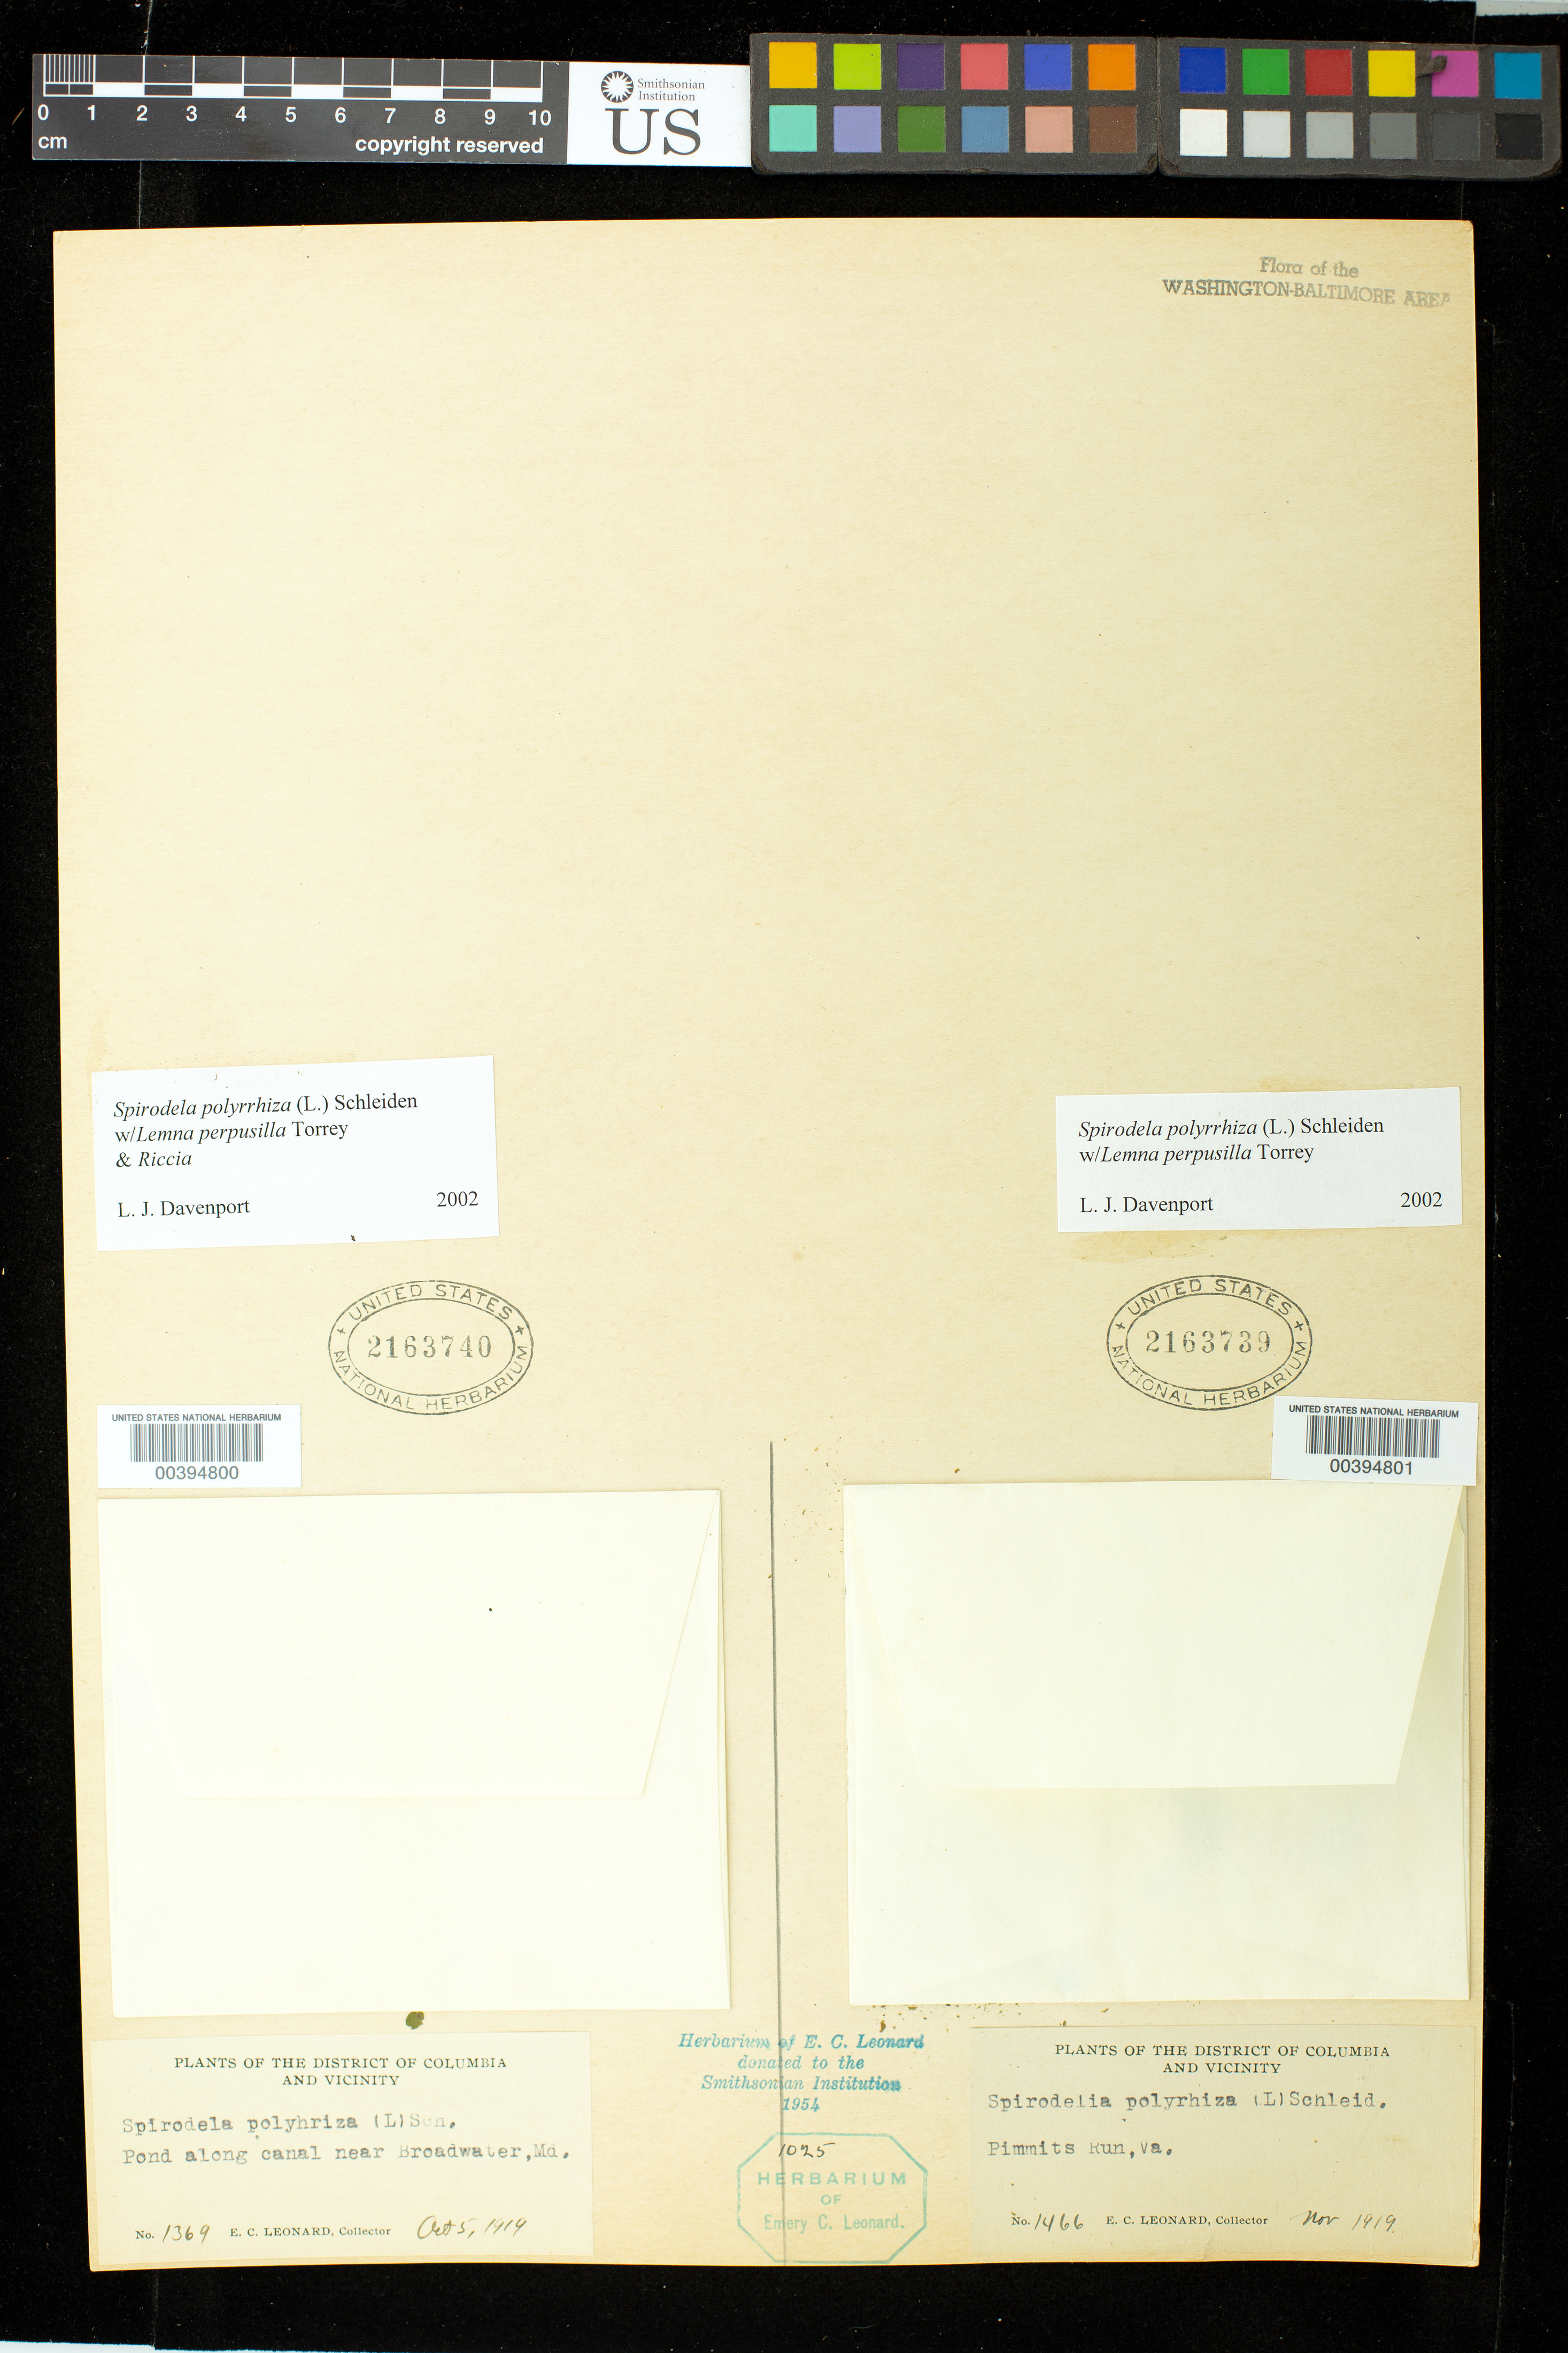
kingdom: Plantae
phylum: Tracheophyta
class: Liliopsida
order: Alismatales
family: Araceae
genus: Spirodela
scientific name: Spirodela polyrrhiza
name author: (L.) Schleid.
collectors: E. C. Leonard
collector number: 1466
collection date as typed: Nov 1919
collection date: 1919-11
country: United States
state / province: Virginia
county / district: Fairfax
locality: Pimmits Run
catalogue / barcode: US 2163739